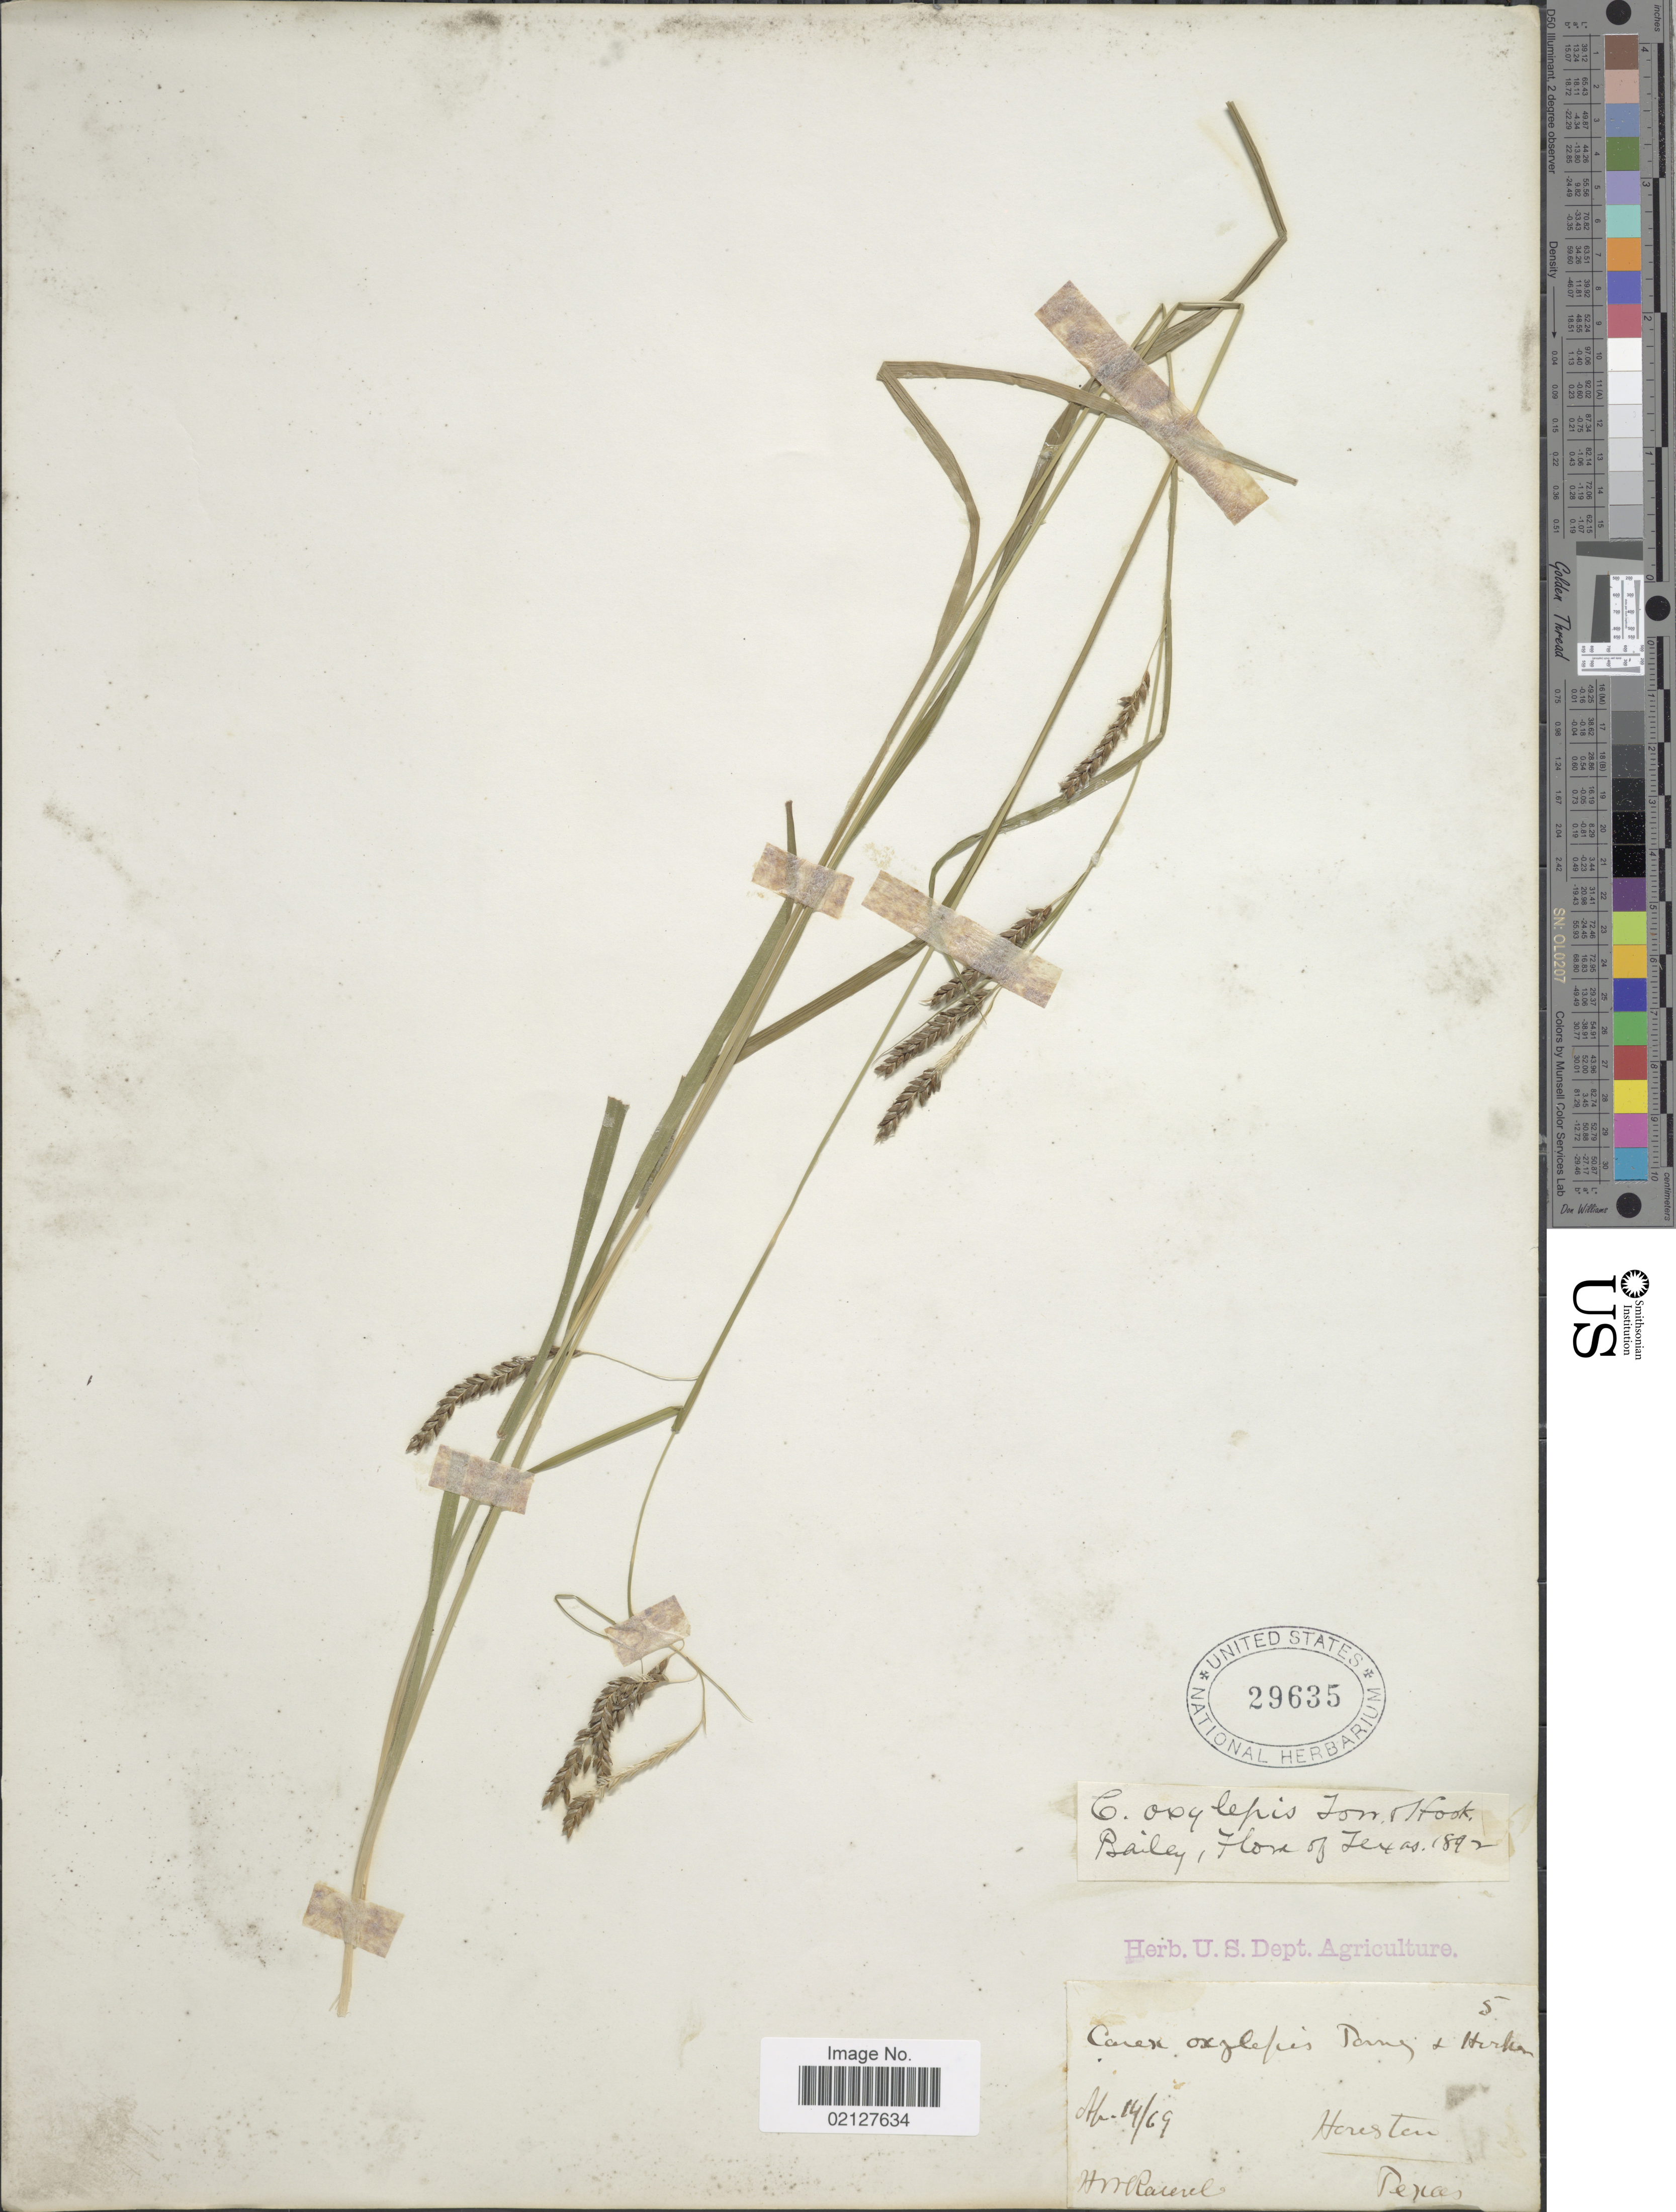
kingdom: Plantae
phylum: Tracheophyta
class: Liliopsida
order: Poales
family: Cyperaceae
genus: Carex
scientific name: Carex oxylepis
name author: Torr. & Hook.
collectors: H. Raap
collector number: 5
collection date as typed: Transcribed d/m/y: 14/4/69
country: United States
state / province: Texas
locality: Houston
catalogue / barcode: US 29635